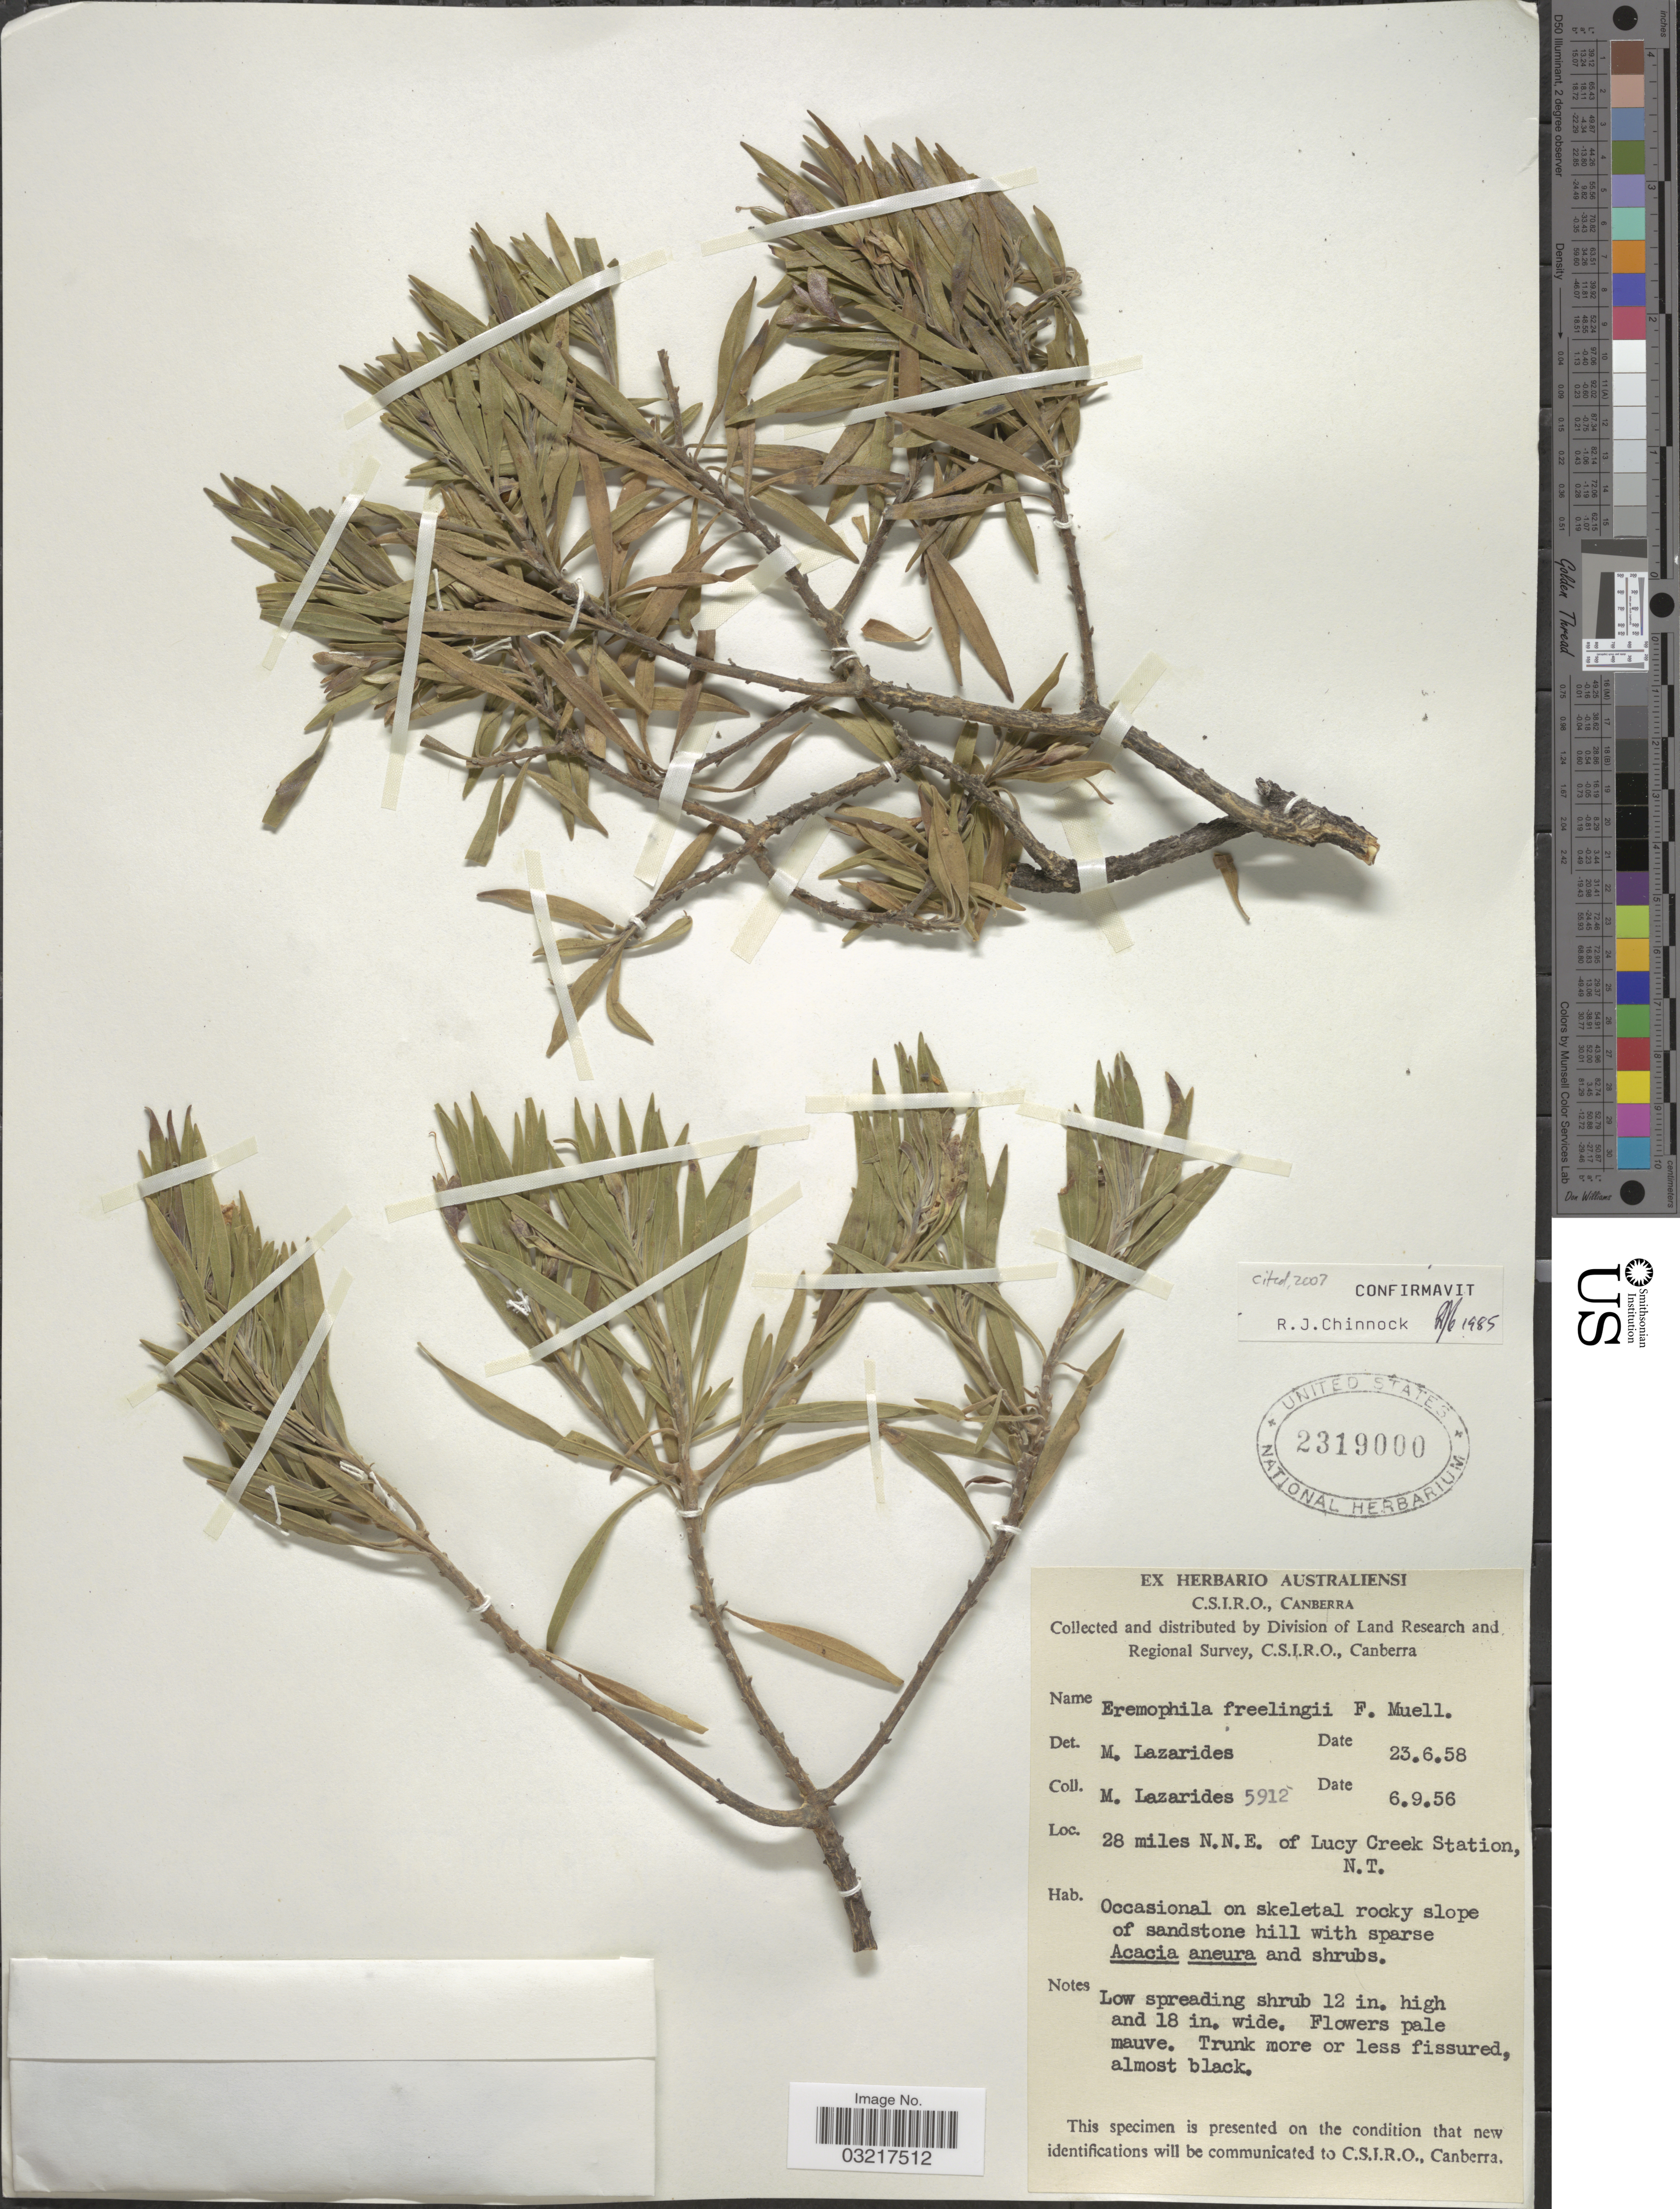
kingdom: Plantae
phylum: Tracheophyta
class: Magnoliopsida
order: Lamiales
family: Scrophulariaceae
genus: Eremophila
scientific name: Eremophila freelingii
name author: F. Muell.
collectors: M. Lazarides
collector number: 5912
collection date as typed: Transcribed d/m/y: 6/9/56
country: Australia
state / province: Northern Territory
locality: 28 miles N.N.E. of Lucy Creek Station, N.T.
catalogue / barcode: US 2319000